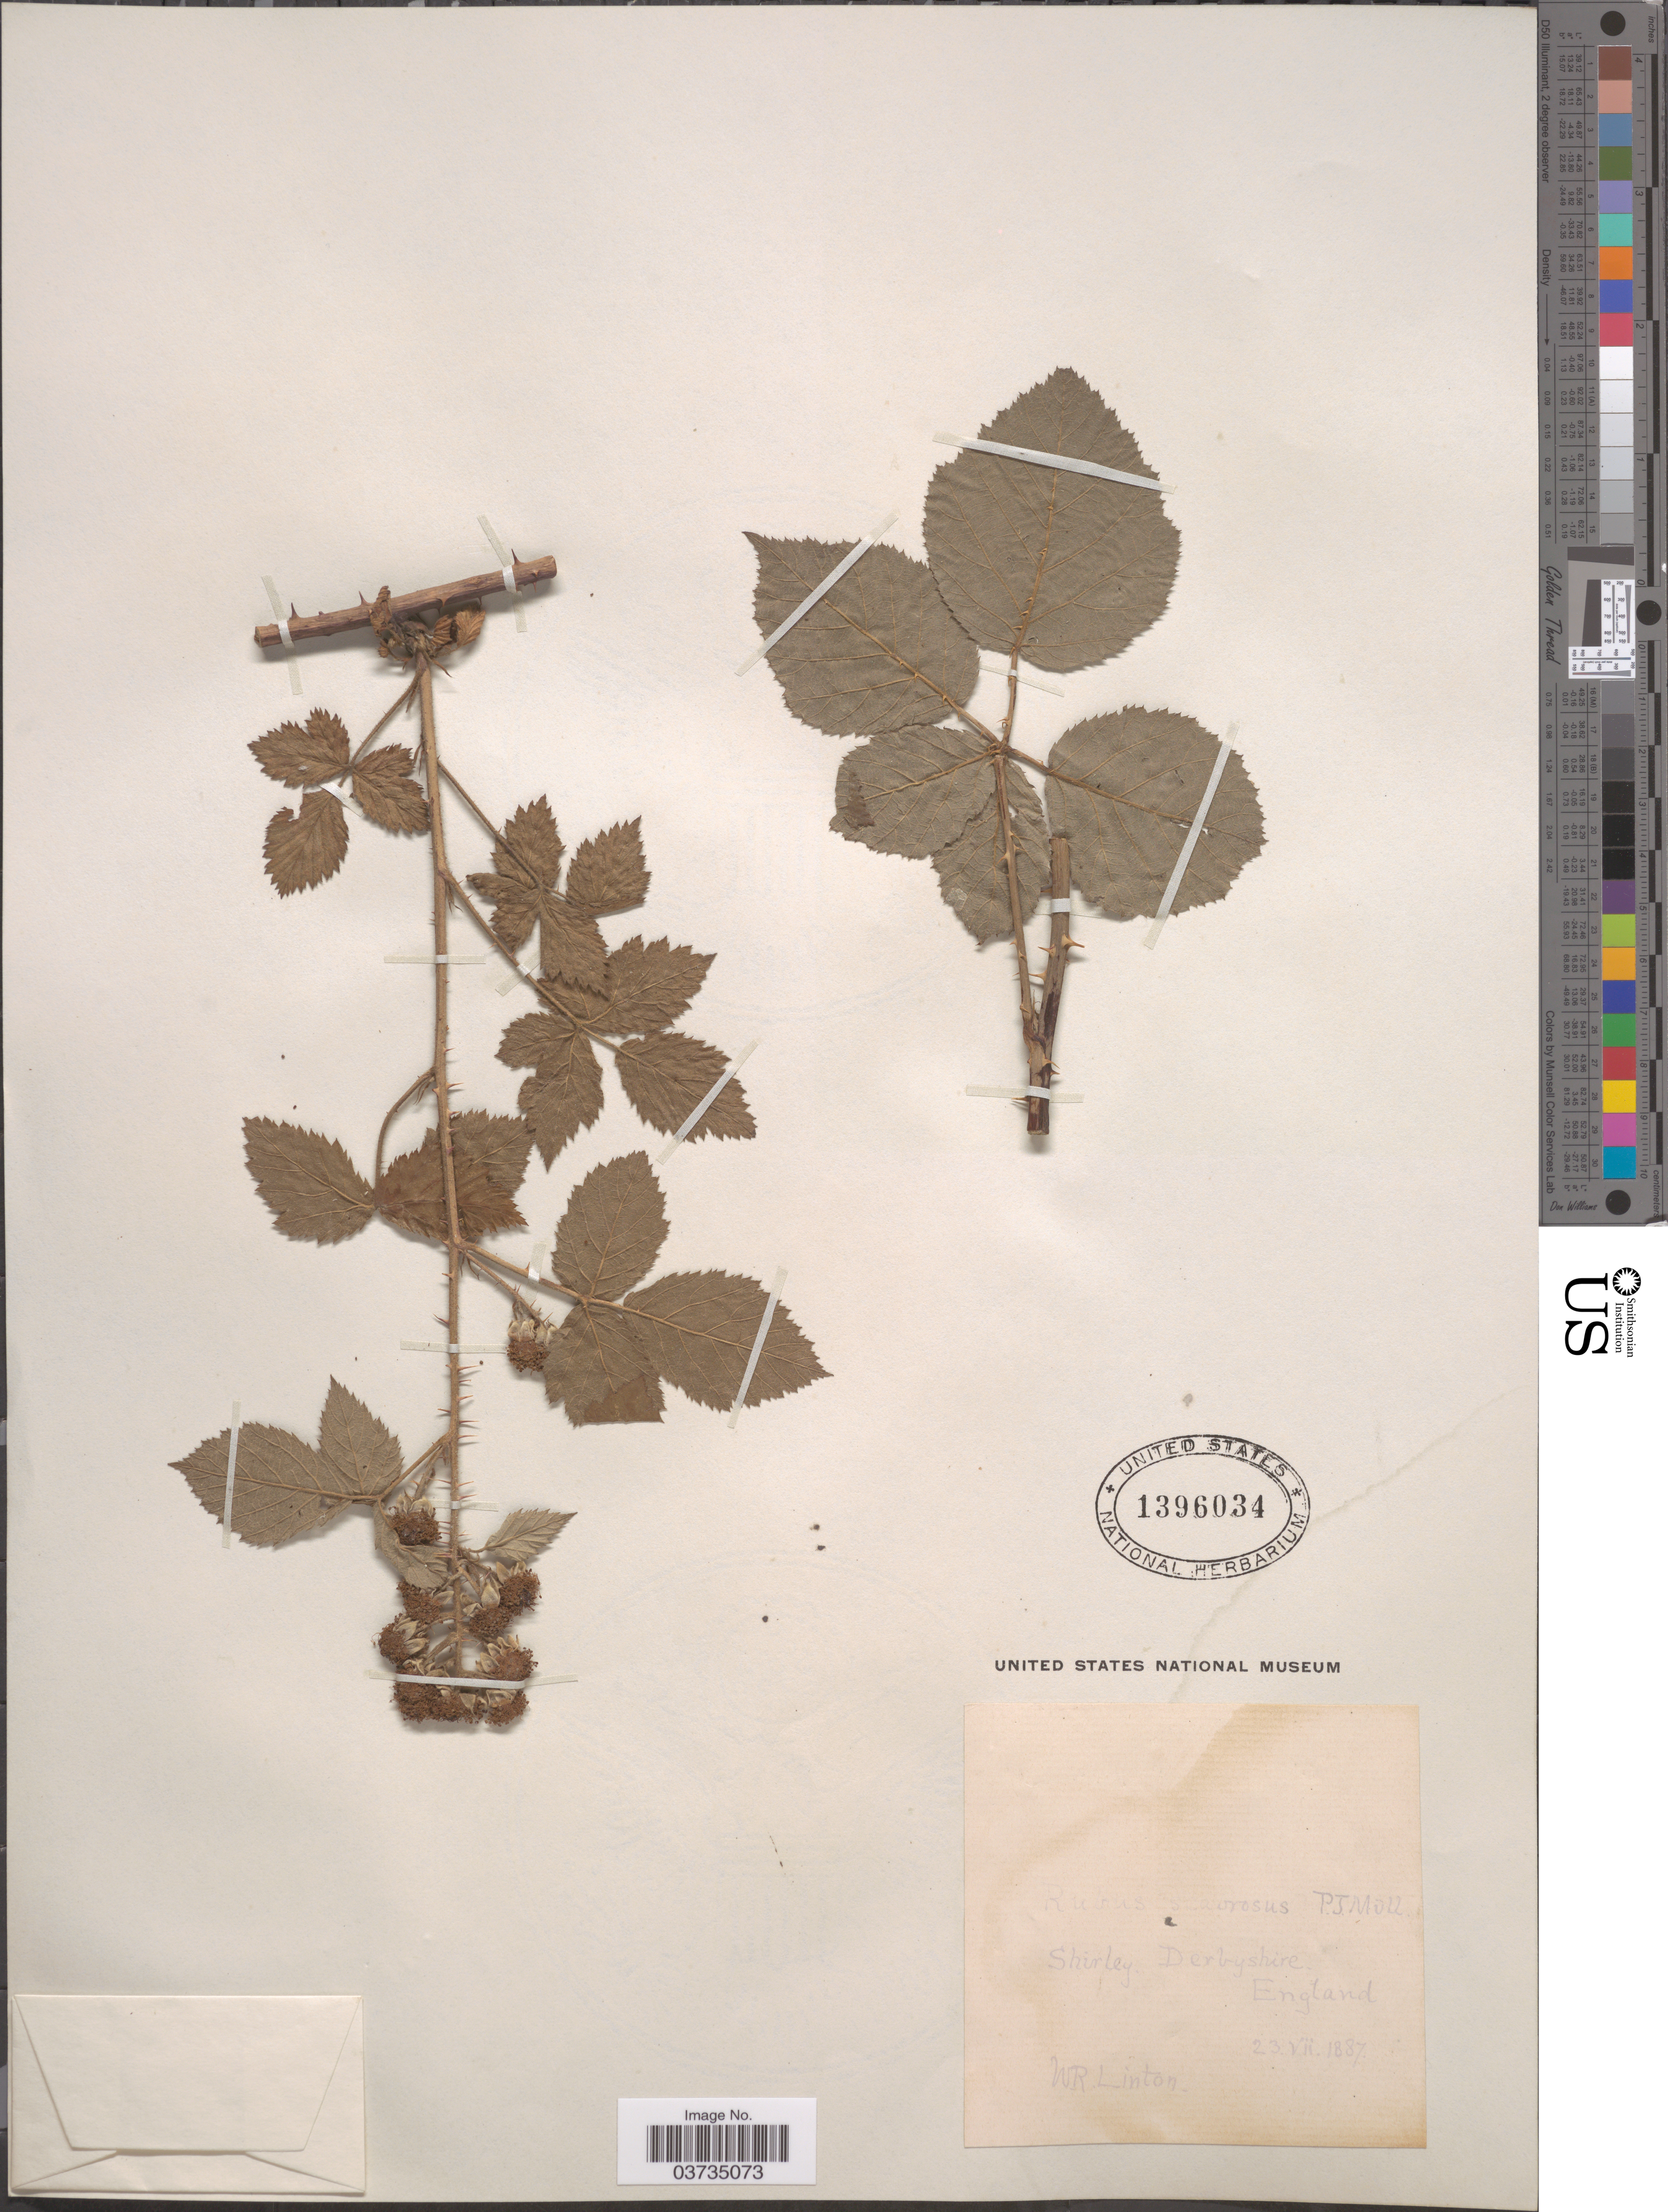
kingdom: Plantae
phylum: Tracheophyta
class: Magnoliopsida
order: Rosales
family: Rosaceae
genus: Rubus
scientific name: Rubus scabrosus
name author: P.J. Müll.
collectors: W. Linton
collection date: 1887-07-23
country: United Kingdom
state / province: England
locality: Shirley. Derbyshire.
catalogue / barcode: US 1396034